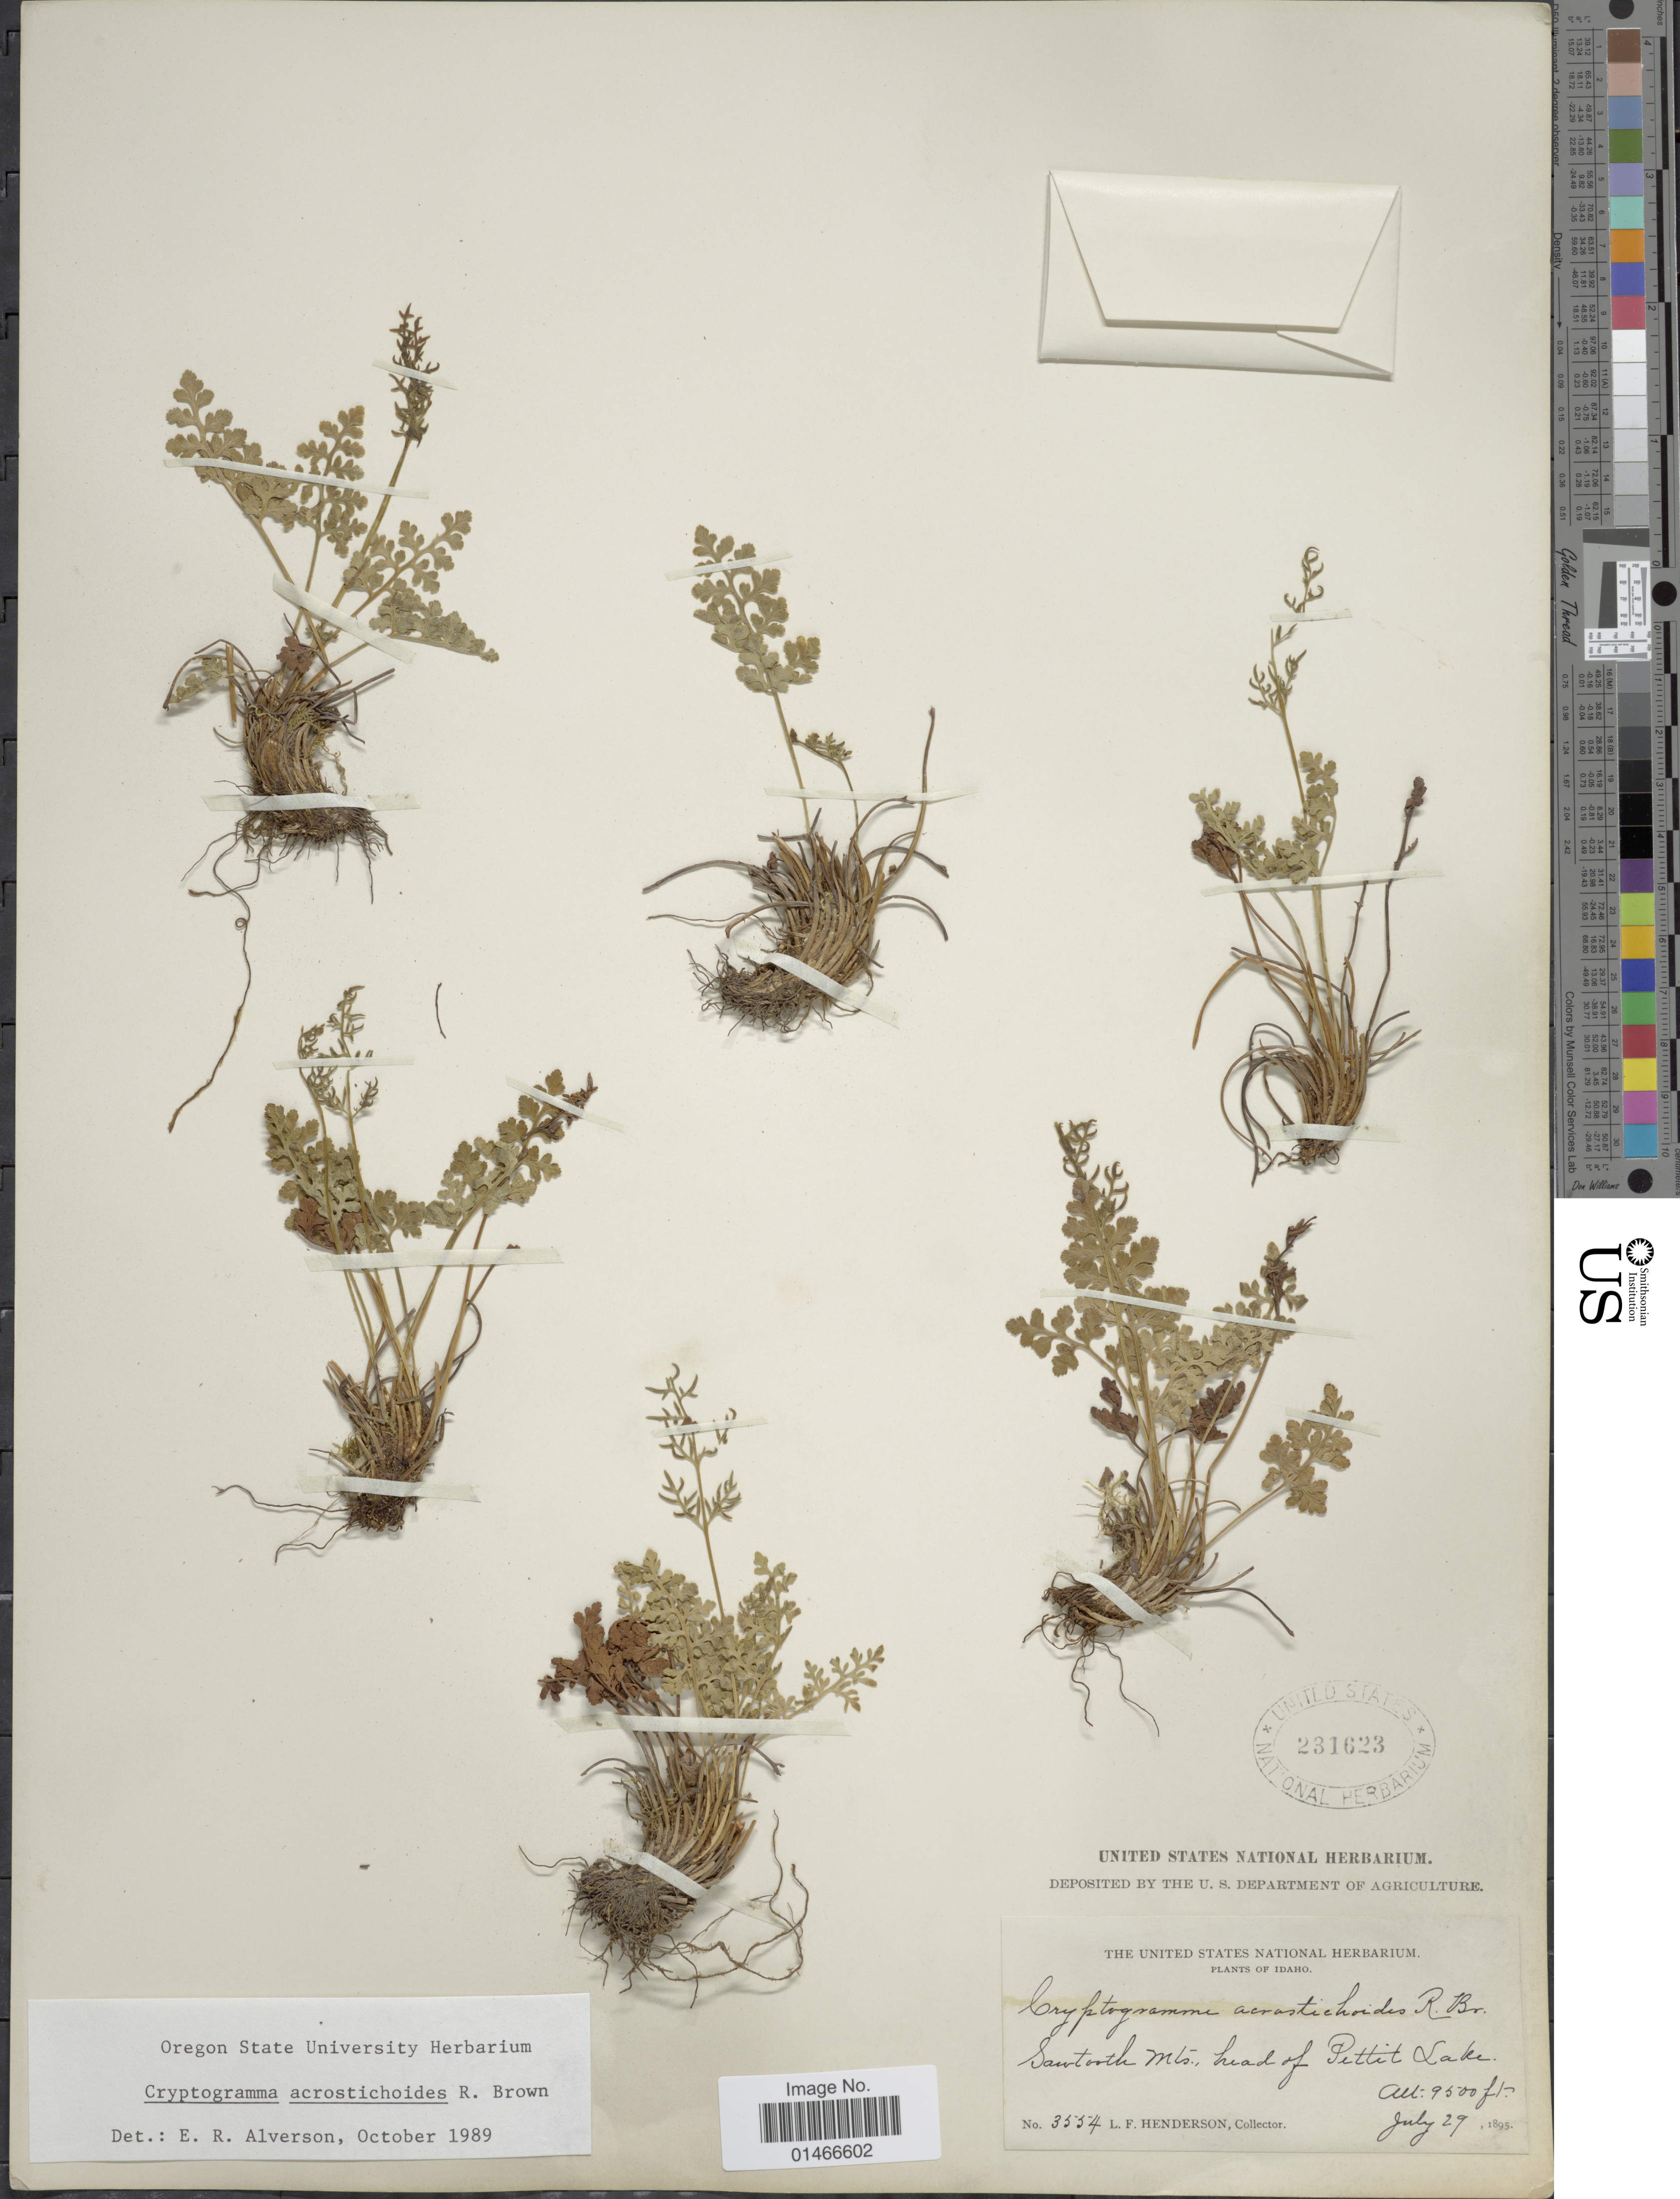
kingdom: Plantae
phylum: Tracheophyta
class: Polypodiopsida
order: Polypodiales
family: Pteridaceae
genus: Cryptogramma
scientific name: Cryptogramma acrostichoides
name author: R. Br.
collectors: L. Henderson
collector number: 3554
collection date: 1895-07-29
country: United States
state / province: Idaho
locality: Sawtooth Mts., head of Pettit Lake.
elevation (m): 2896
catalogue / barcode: US 231623